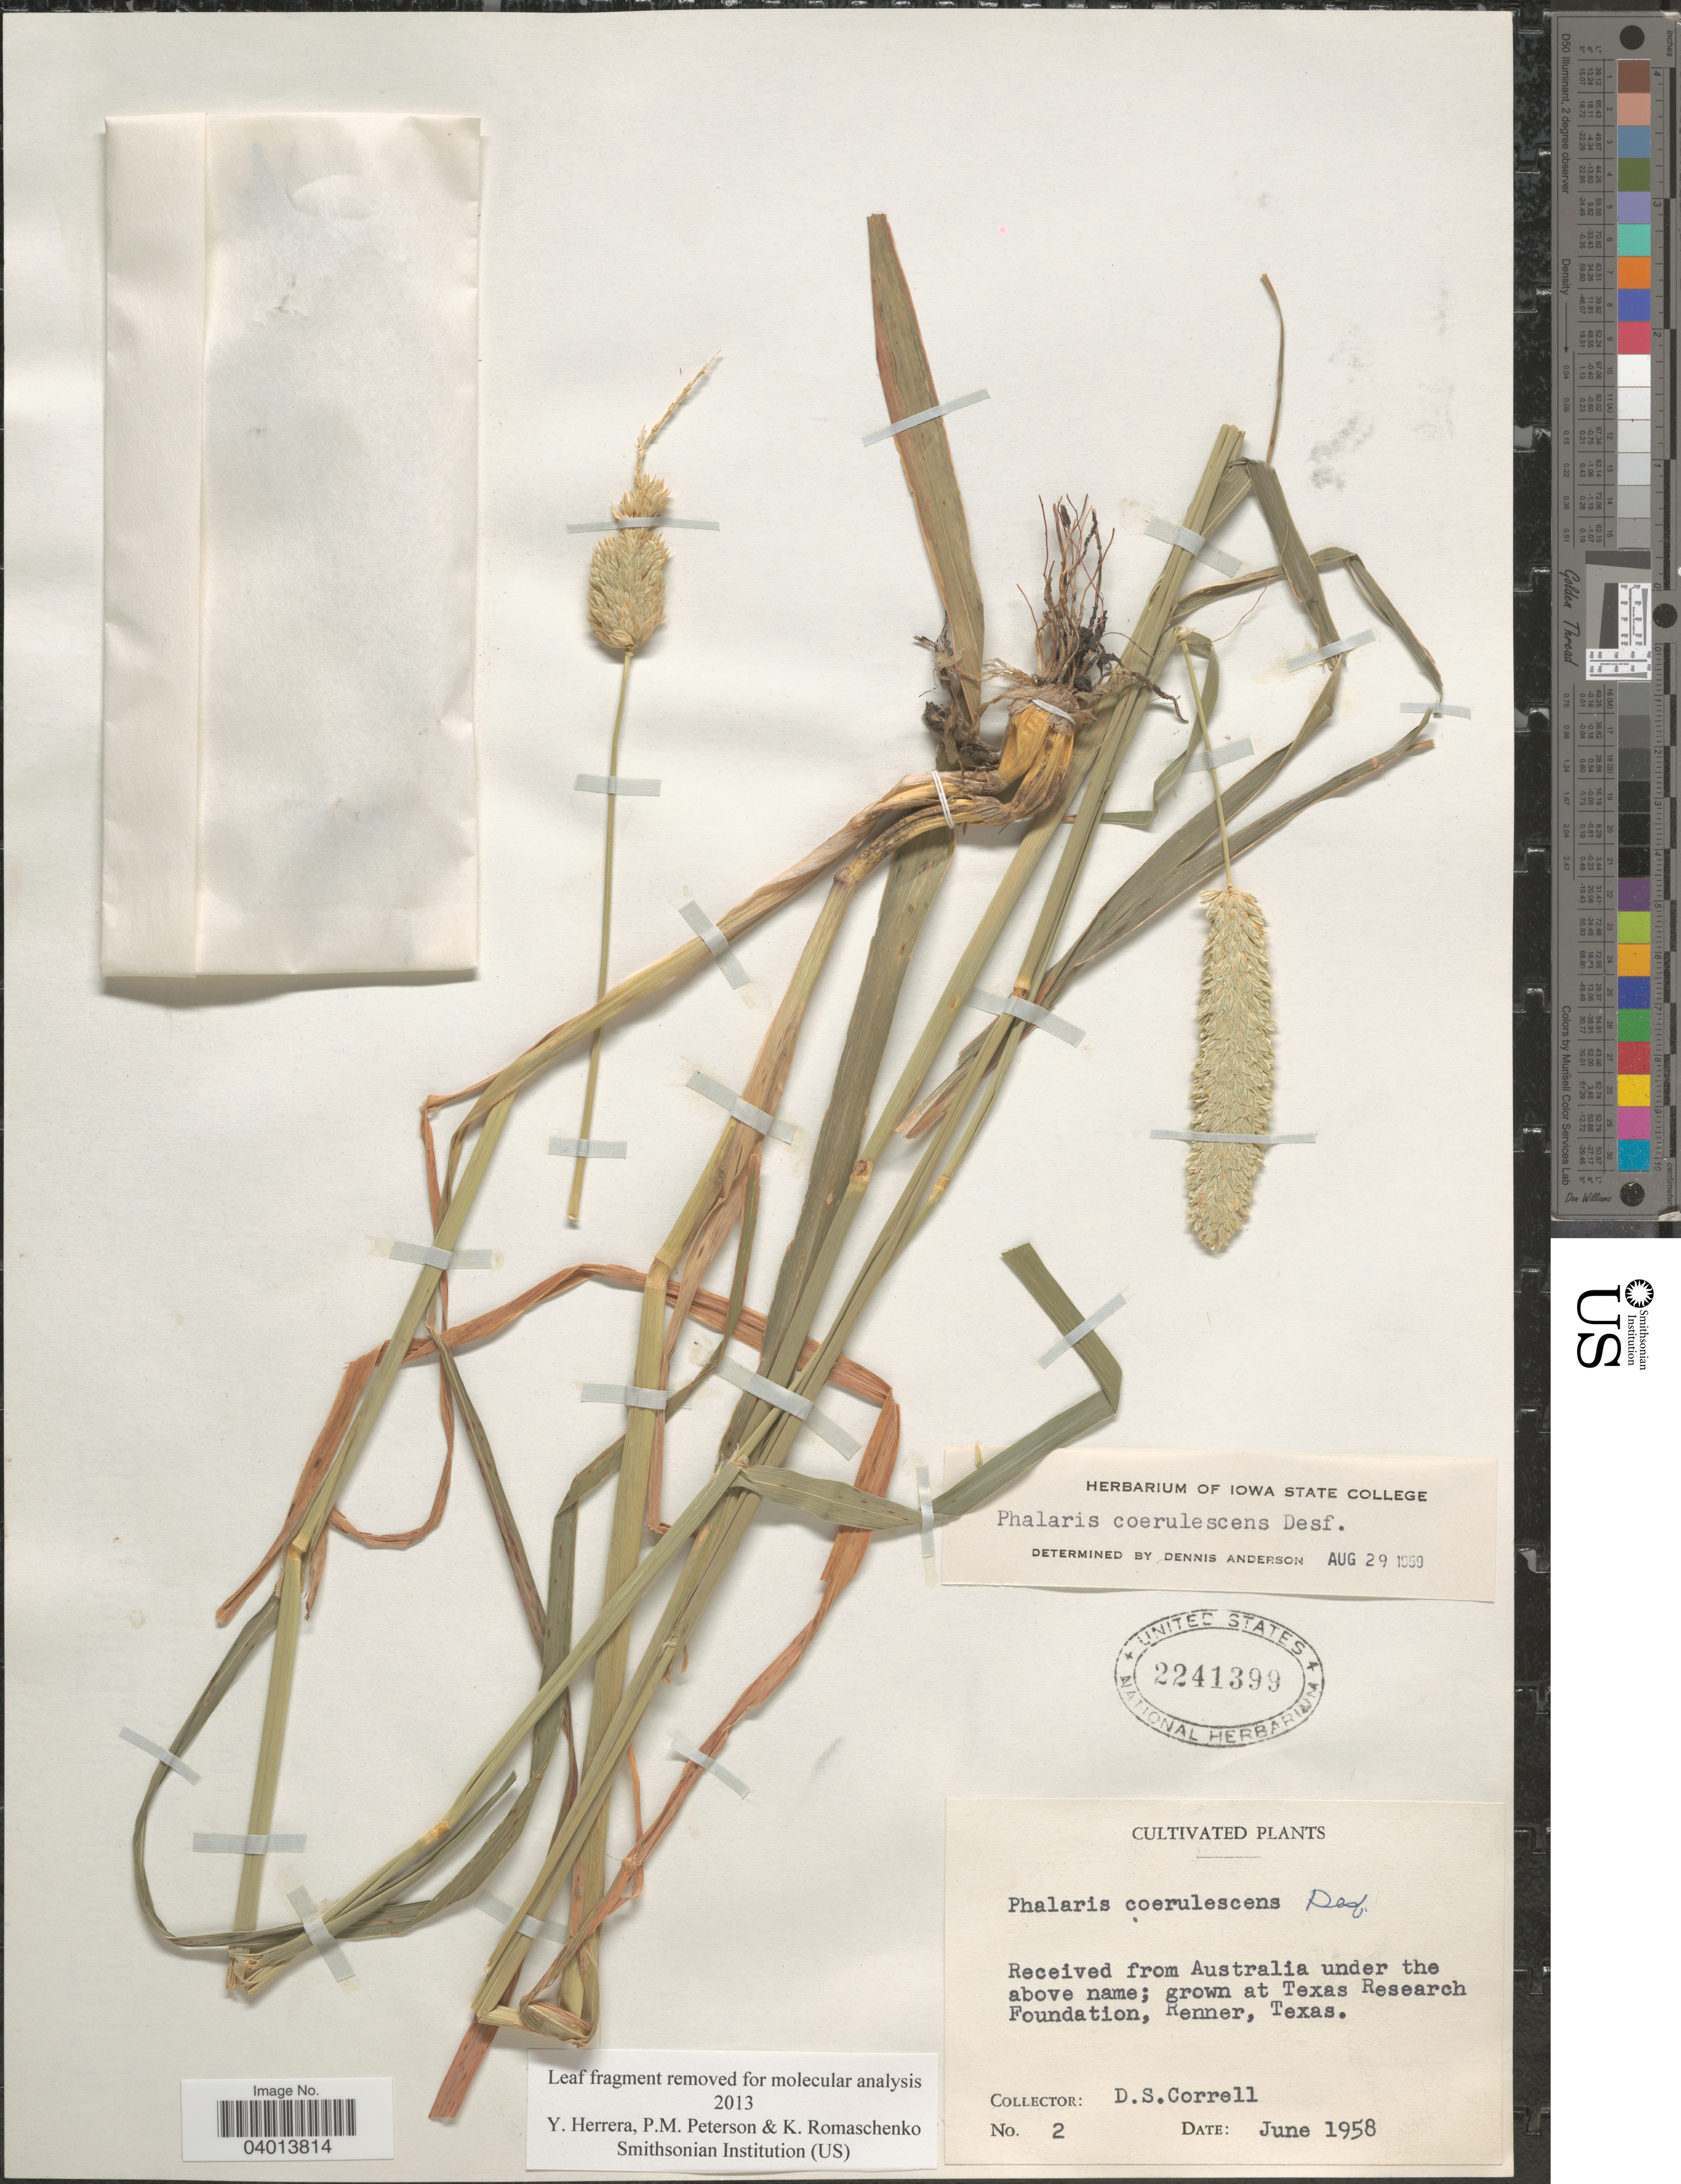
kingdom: Plantae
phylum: Tracheophyta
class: Liliopsida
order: Poales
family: Poaceae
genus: Phalaris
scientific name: Phalaris coerulescens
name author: Desf.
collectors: D. S. Correll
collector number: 2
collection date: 1958-06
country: United States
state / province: Texas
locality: At Texas Research Foundation, Renner.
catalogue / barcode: US 2241399